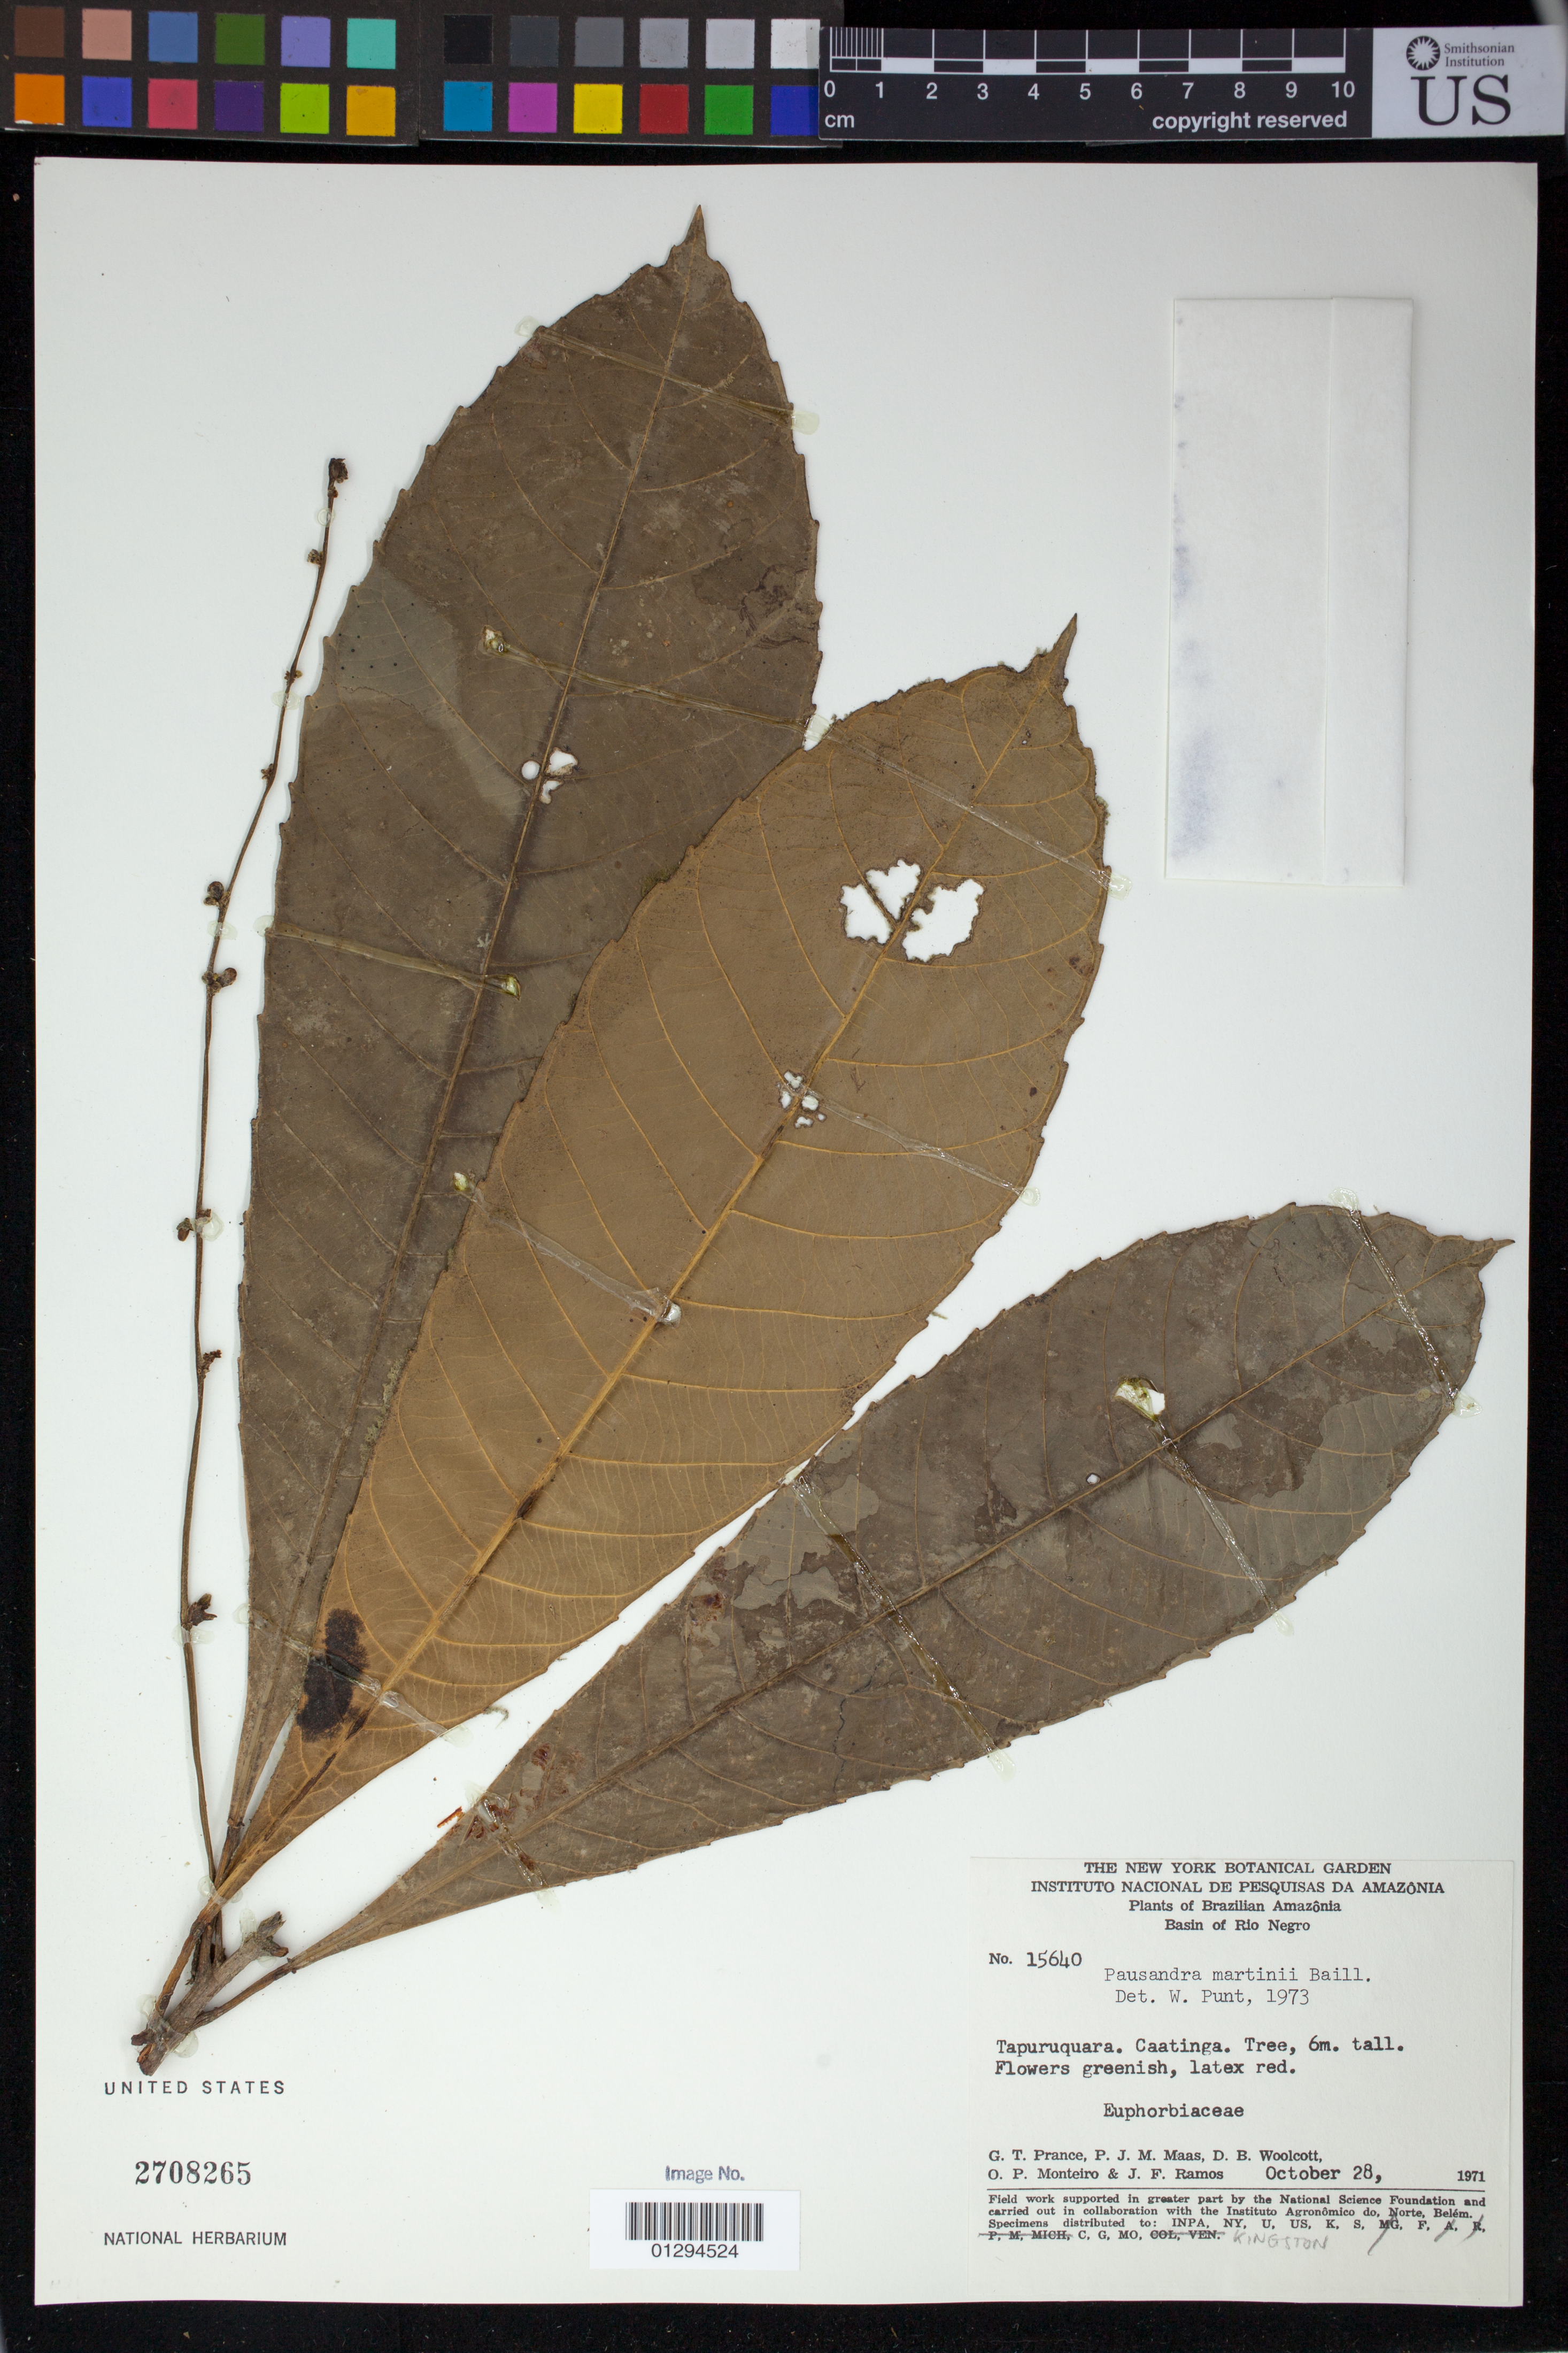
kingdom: Plantae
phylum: Tracheophyta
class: Magnoliopsida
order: Malpighiales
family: Euphorbiaceae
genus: Pausandra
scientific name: Pausandra martinii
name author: Baill.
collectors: G. T. Prance, P. Maas, D. B. Woolcott, O. P. Monteiro & J. F. Ramos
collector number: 15640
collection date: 1971-10-28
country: Brazil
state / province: Amazonas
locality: Tapuruquara. Caatinga.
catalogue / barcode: US 2708265